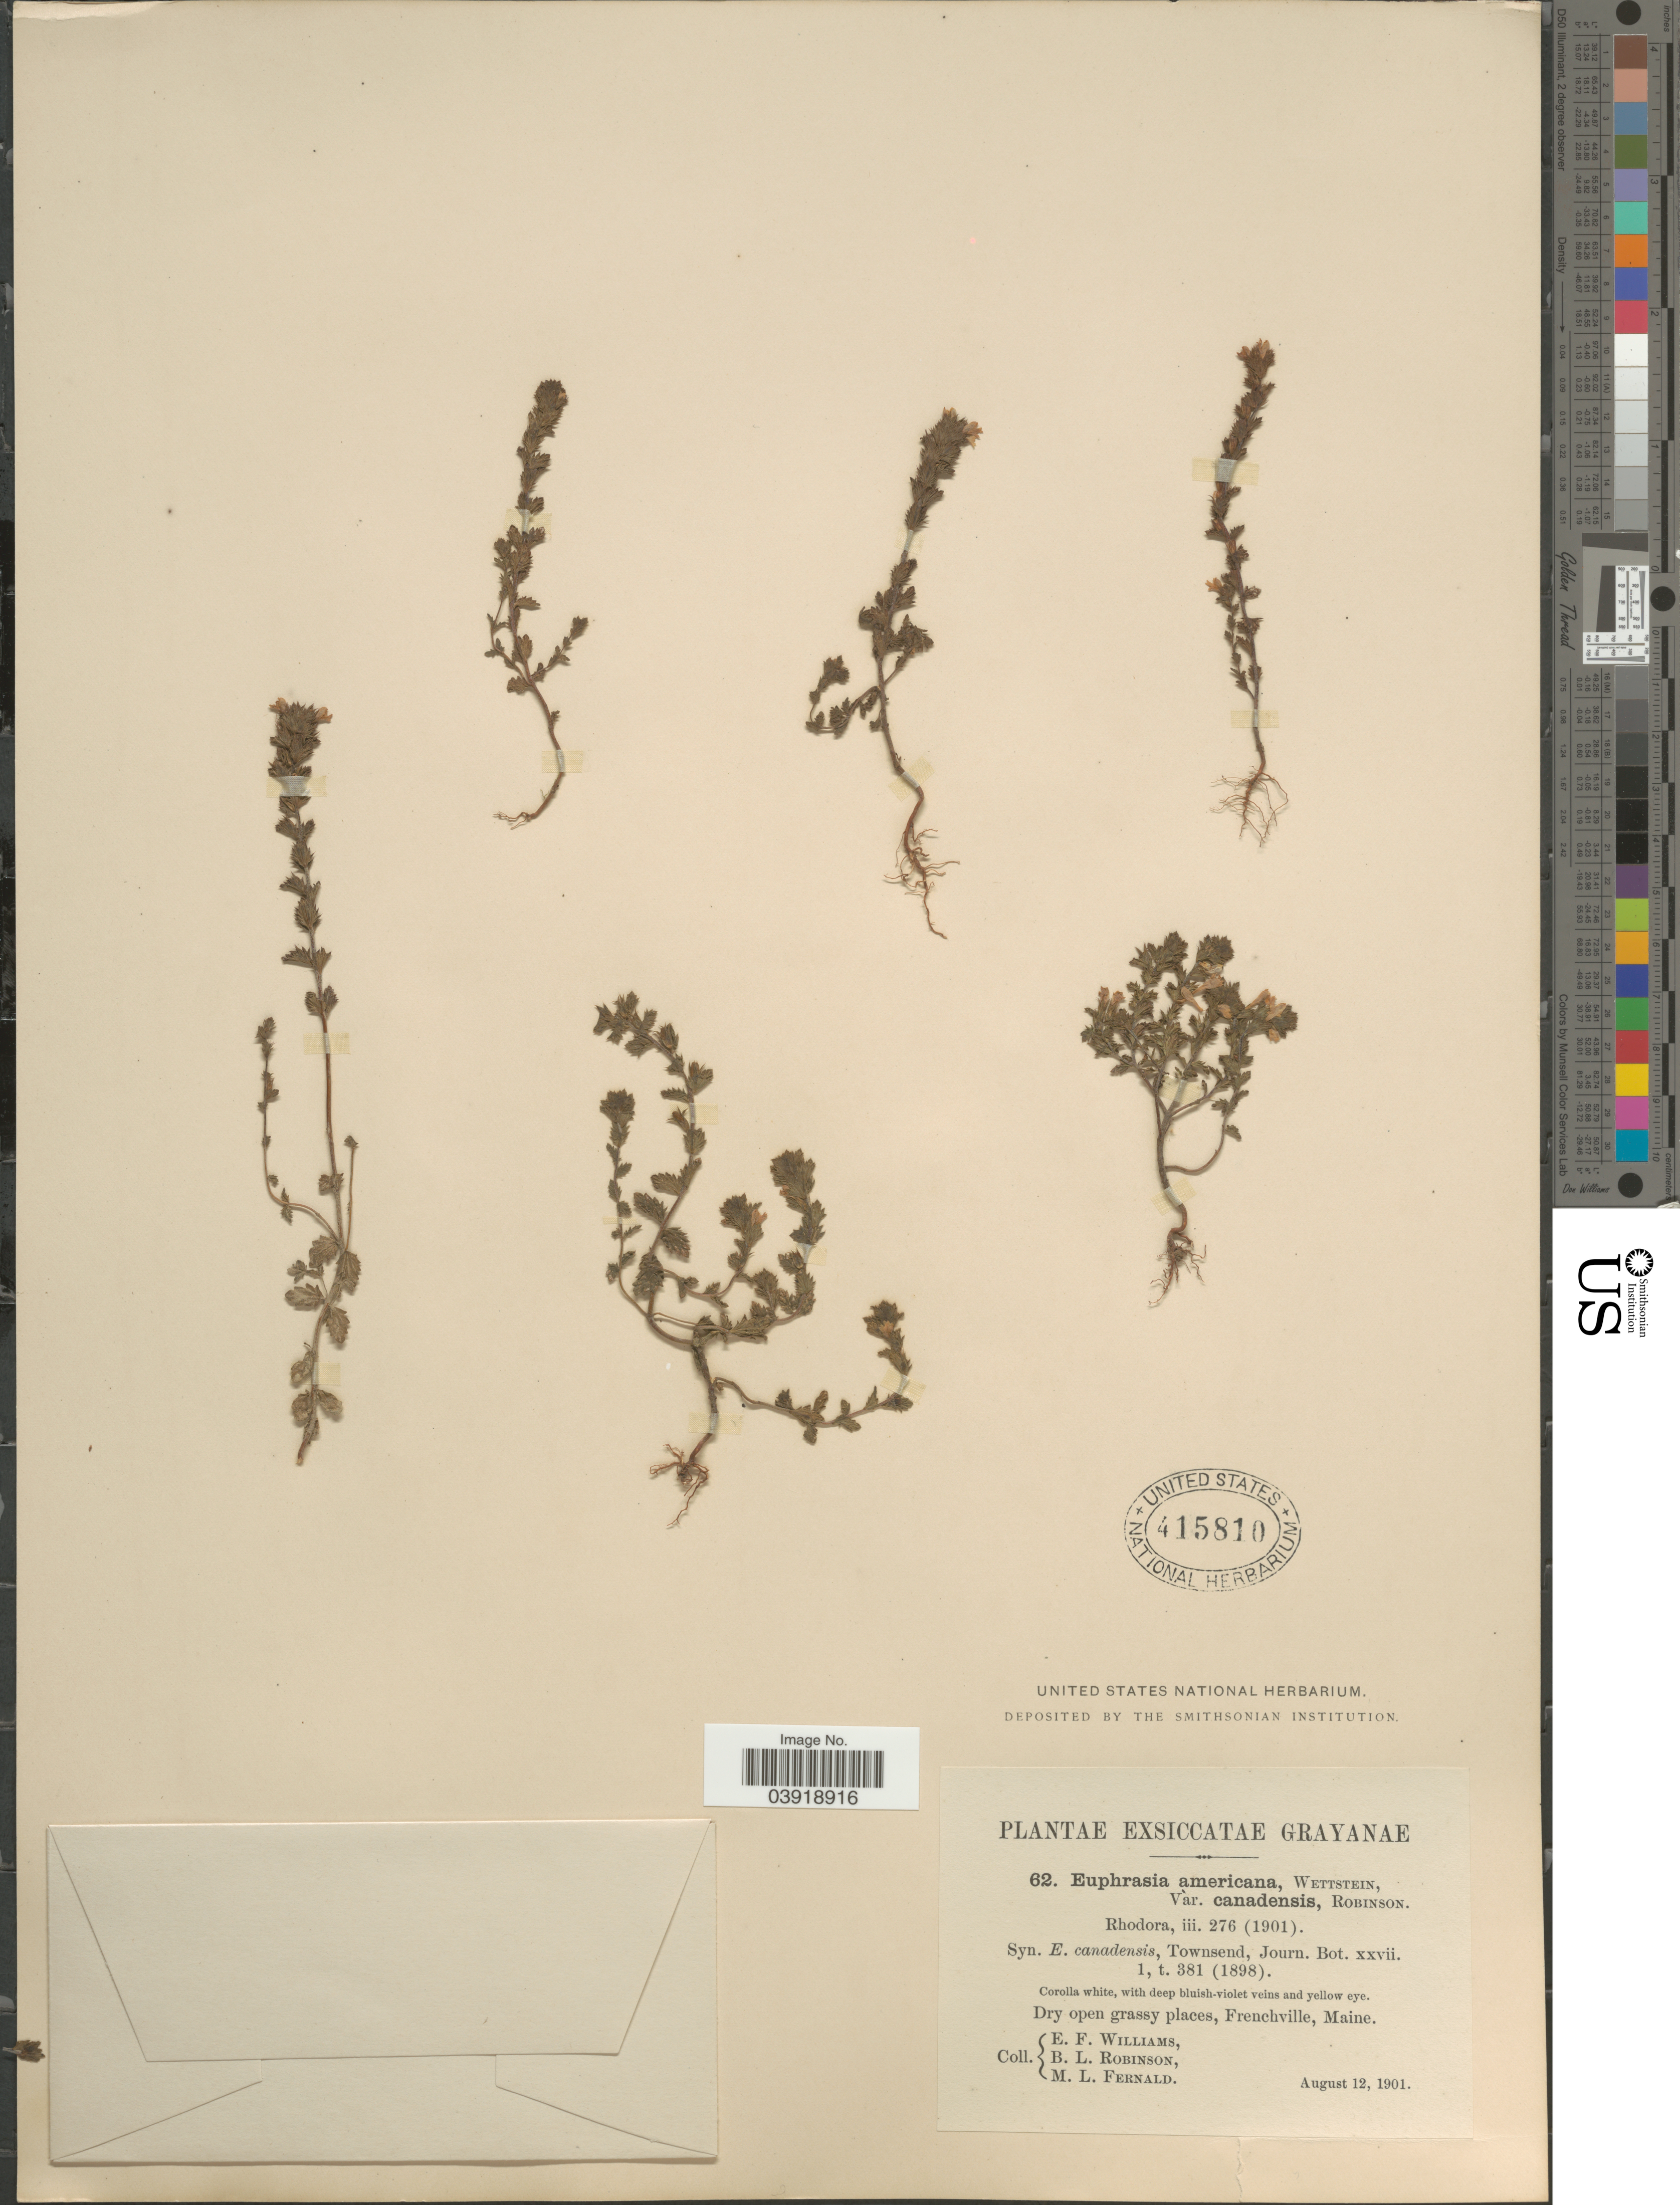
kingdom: Plantae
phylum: Tracheophyta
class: Magnoliopsida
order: Lamiales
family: Orobanchaceae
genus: Euphrasia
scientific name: Euphrasia canadensis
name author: J.F. Towns.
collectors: E. Williams, B. L. Robinson & M. L. Fernald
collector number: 62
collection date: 1901-08-12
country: United States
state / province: Maine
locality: Frenchville.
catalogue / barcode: US 415810